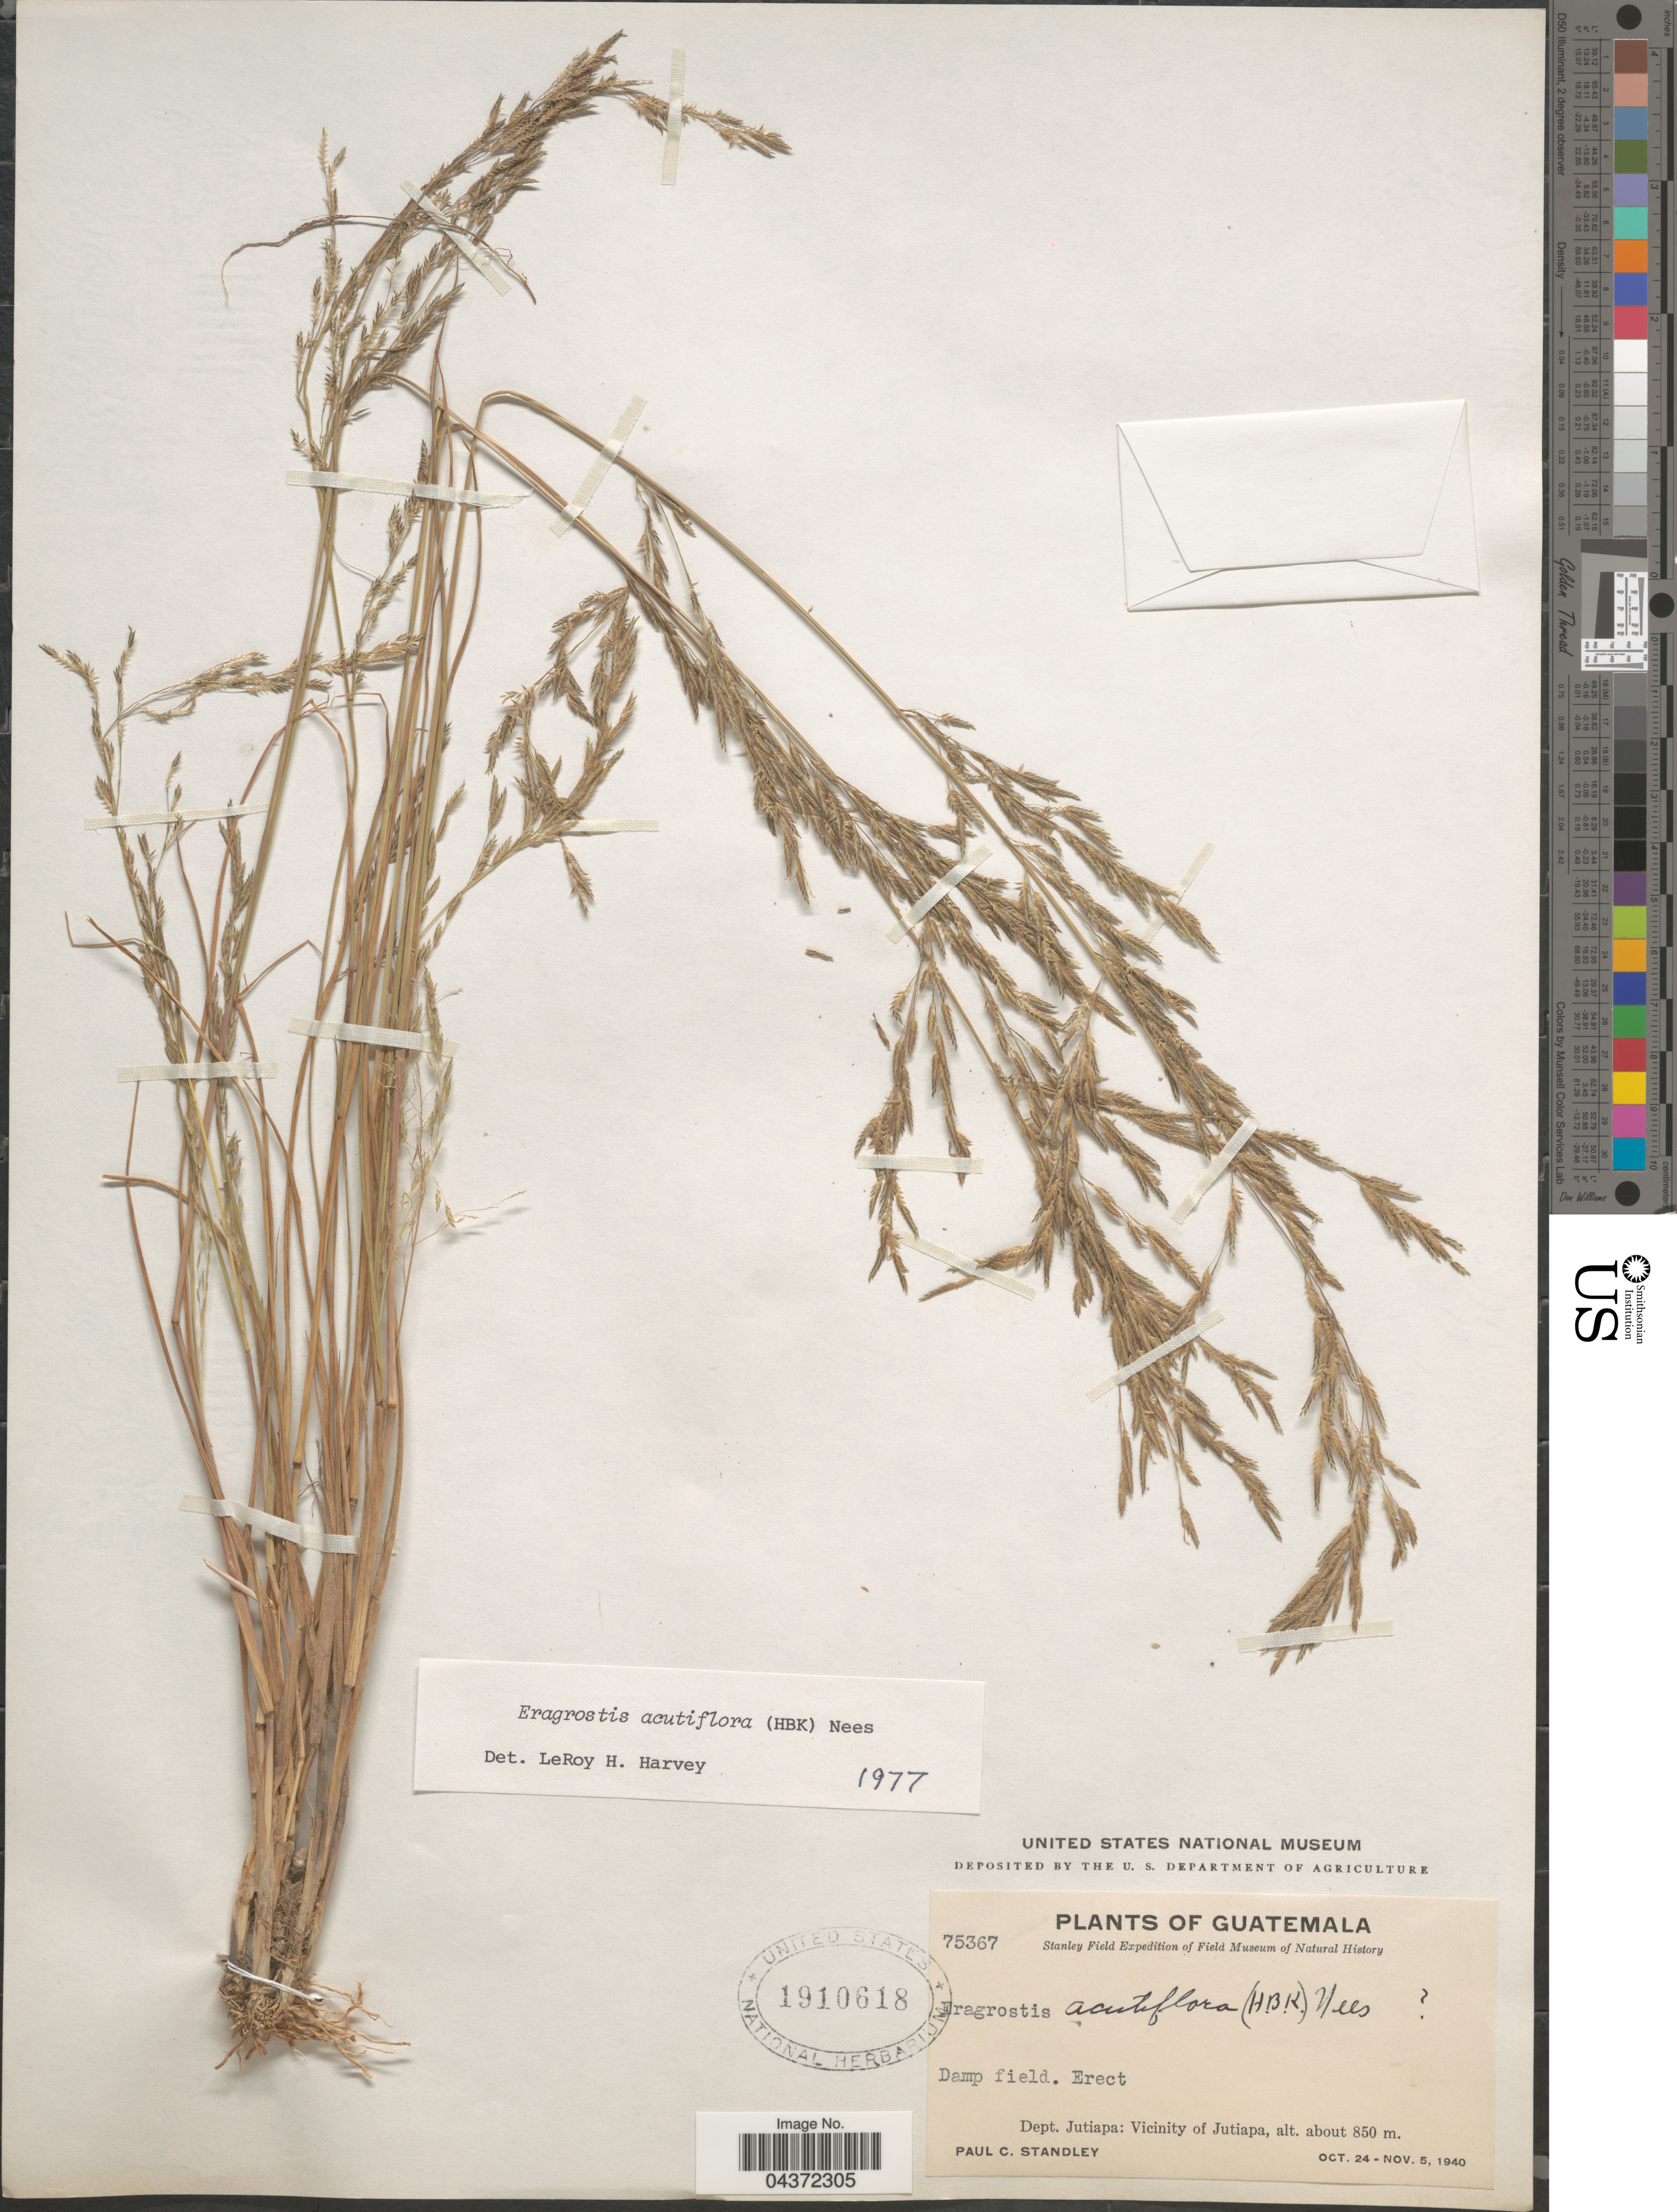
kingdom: Plantae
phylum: Tracheophyta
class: Liliopsida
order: Poales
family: Poaceae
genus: Eragrostis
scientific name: Eragrostis acutiflora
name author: (Kunth) Nees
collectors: P. C. Standley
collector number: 75367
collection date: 1940-10-24/1940-11-05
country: Guatemala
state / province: Jutiapa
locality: Stanley Field Expedition. Dept. Jutiapa: Vicinity of Jutiapa.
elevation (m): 850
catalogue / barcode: US 1910618